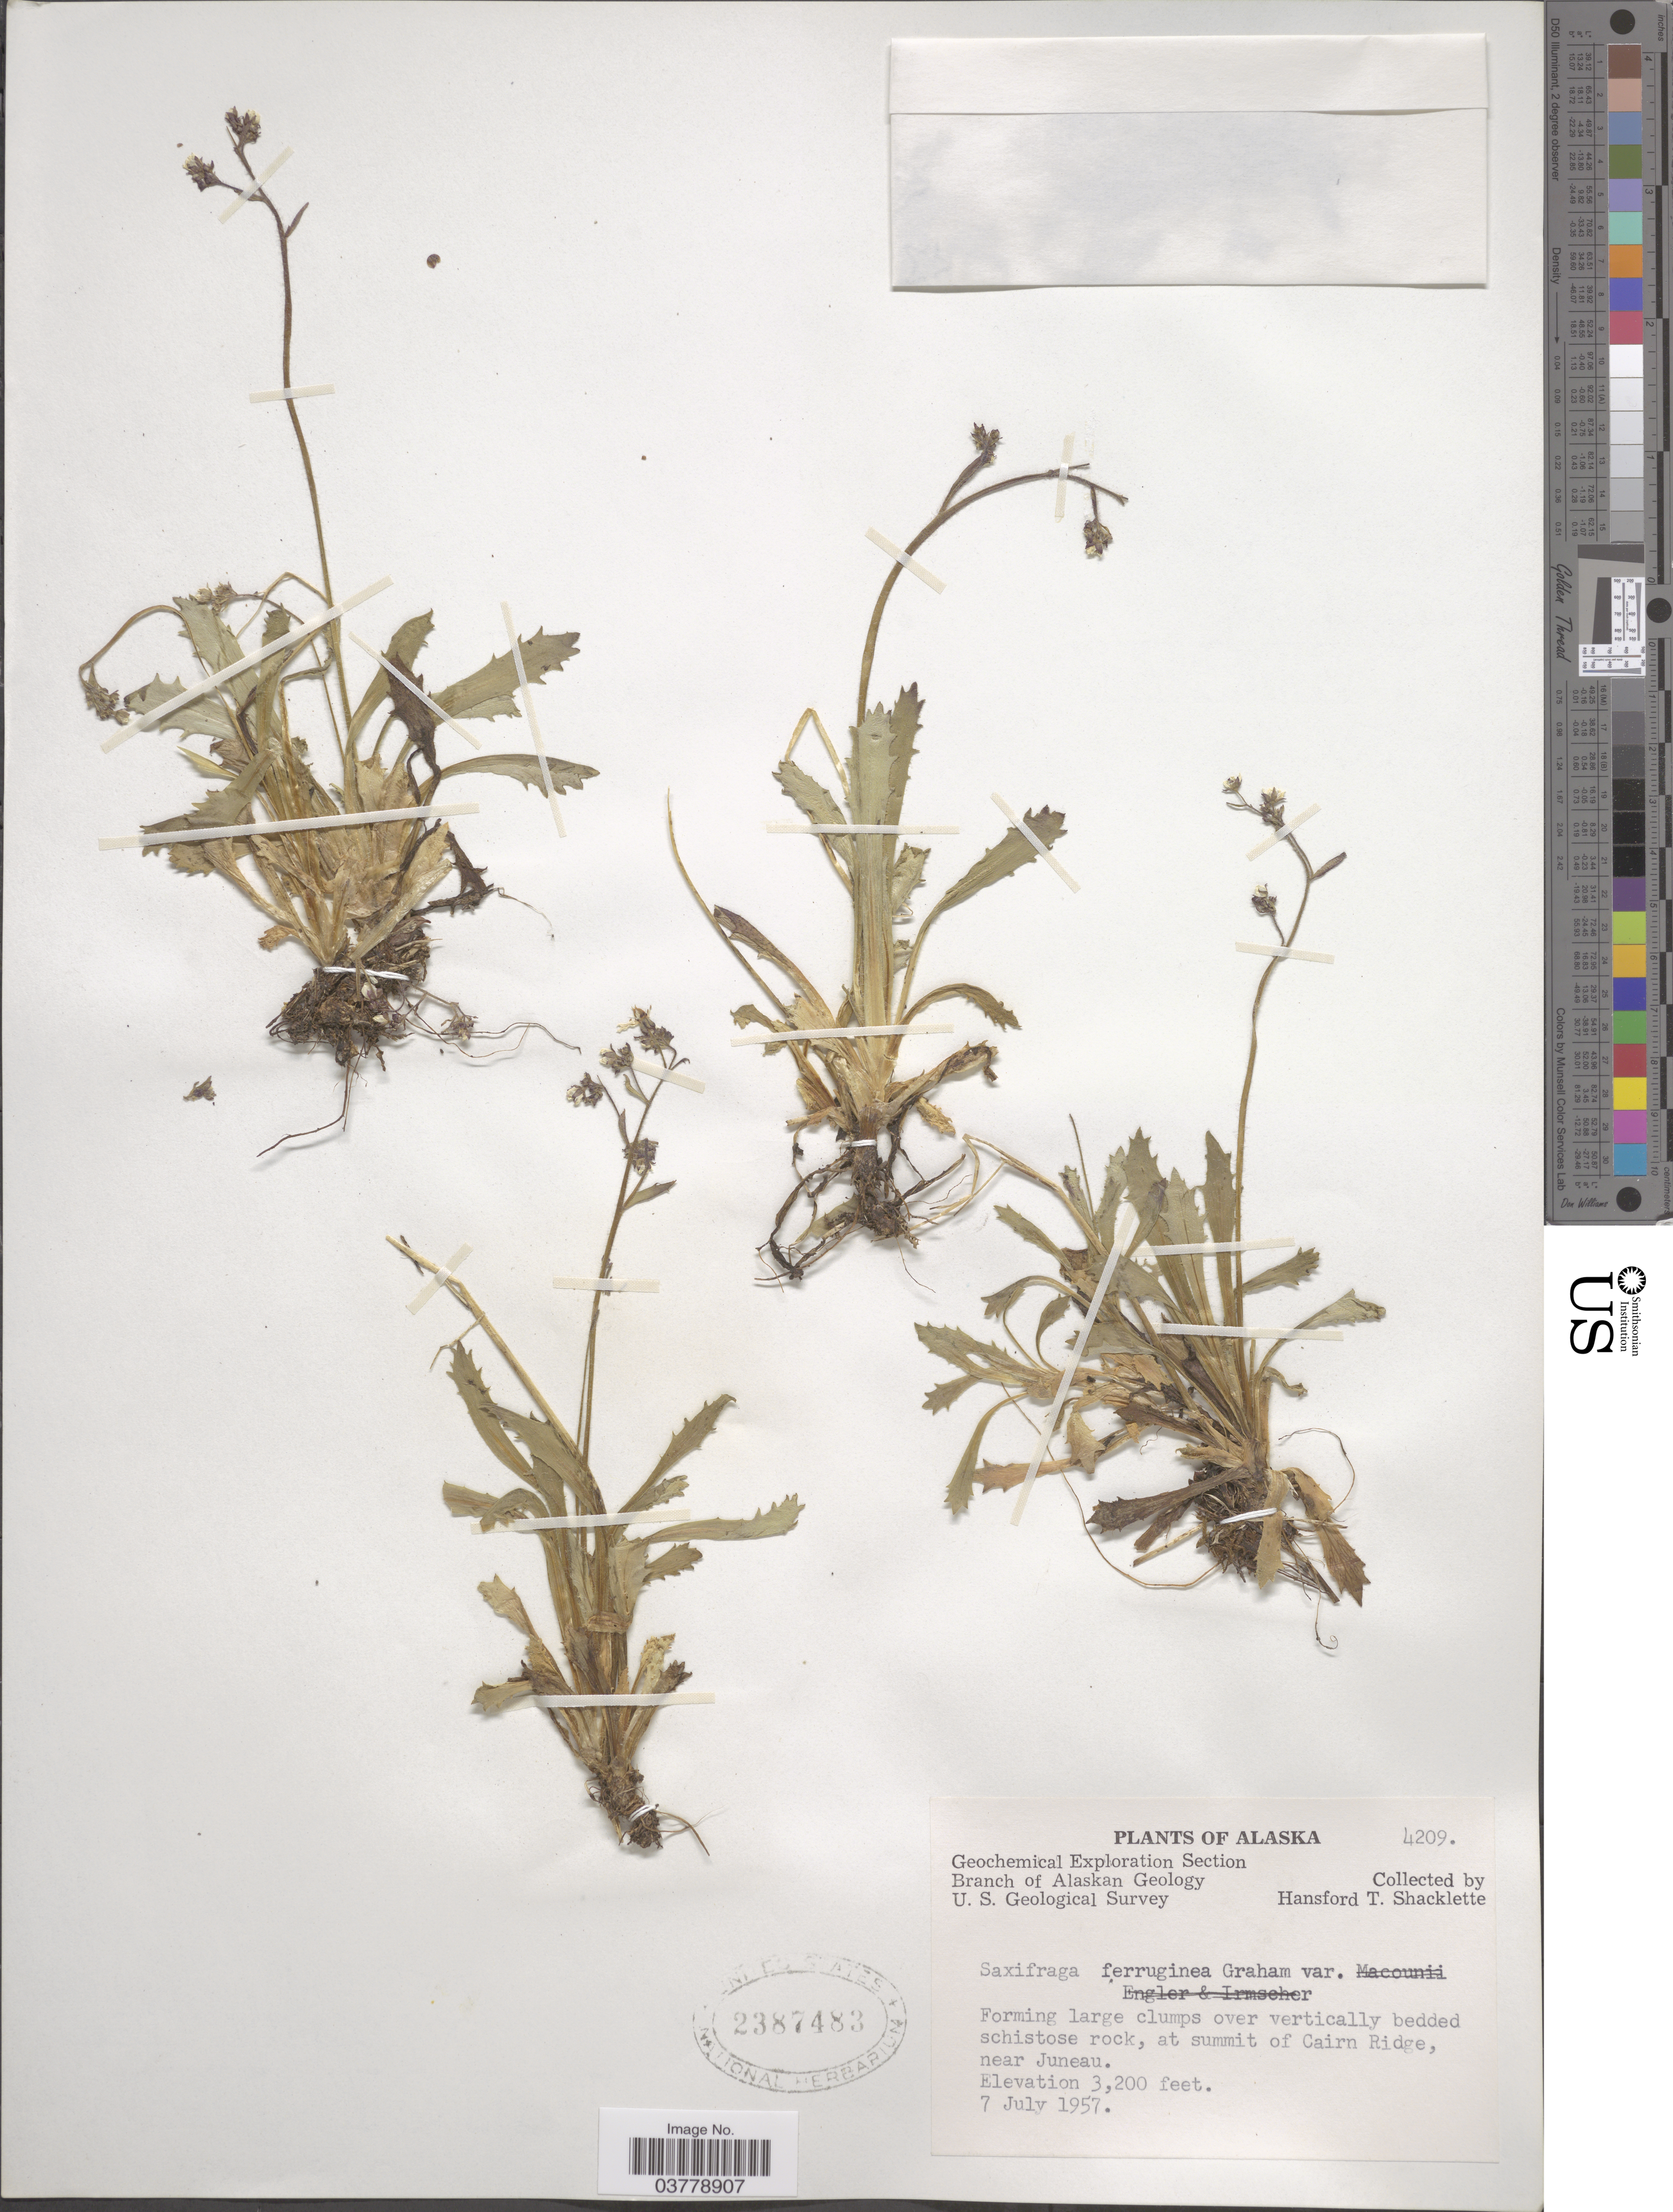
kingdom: Plantae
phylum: Tracheophyta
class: Magnoliopsida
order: Saxifragales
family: Saxifragaceae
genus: Micranthes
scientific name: Micranthes ferruginea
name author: (Graham) Brouillet & Gornall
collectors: H. Shacklette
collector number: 4209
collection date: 1957-07-07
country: United States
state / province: Alaska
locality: At summit of Cairn Ridge, near Juneau.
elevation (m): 975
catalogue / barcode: US 2387483